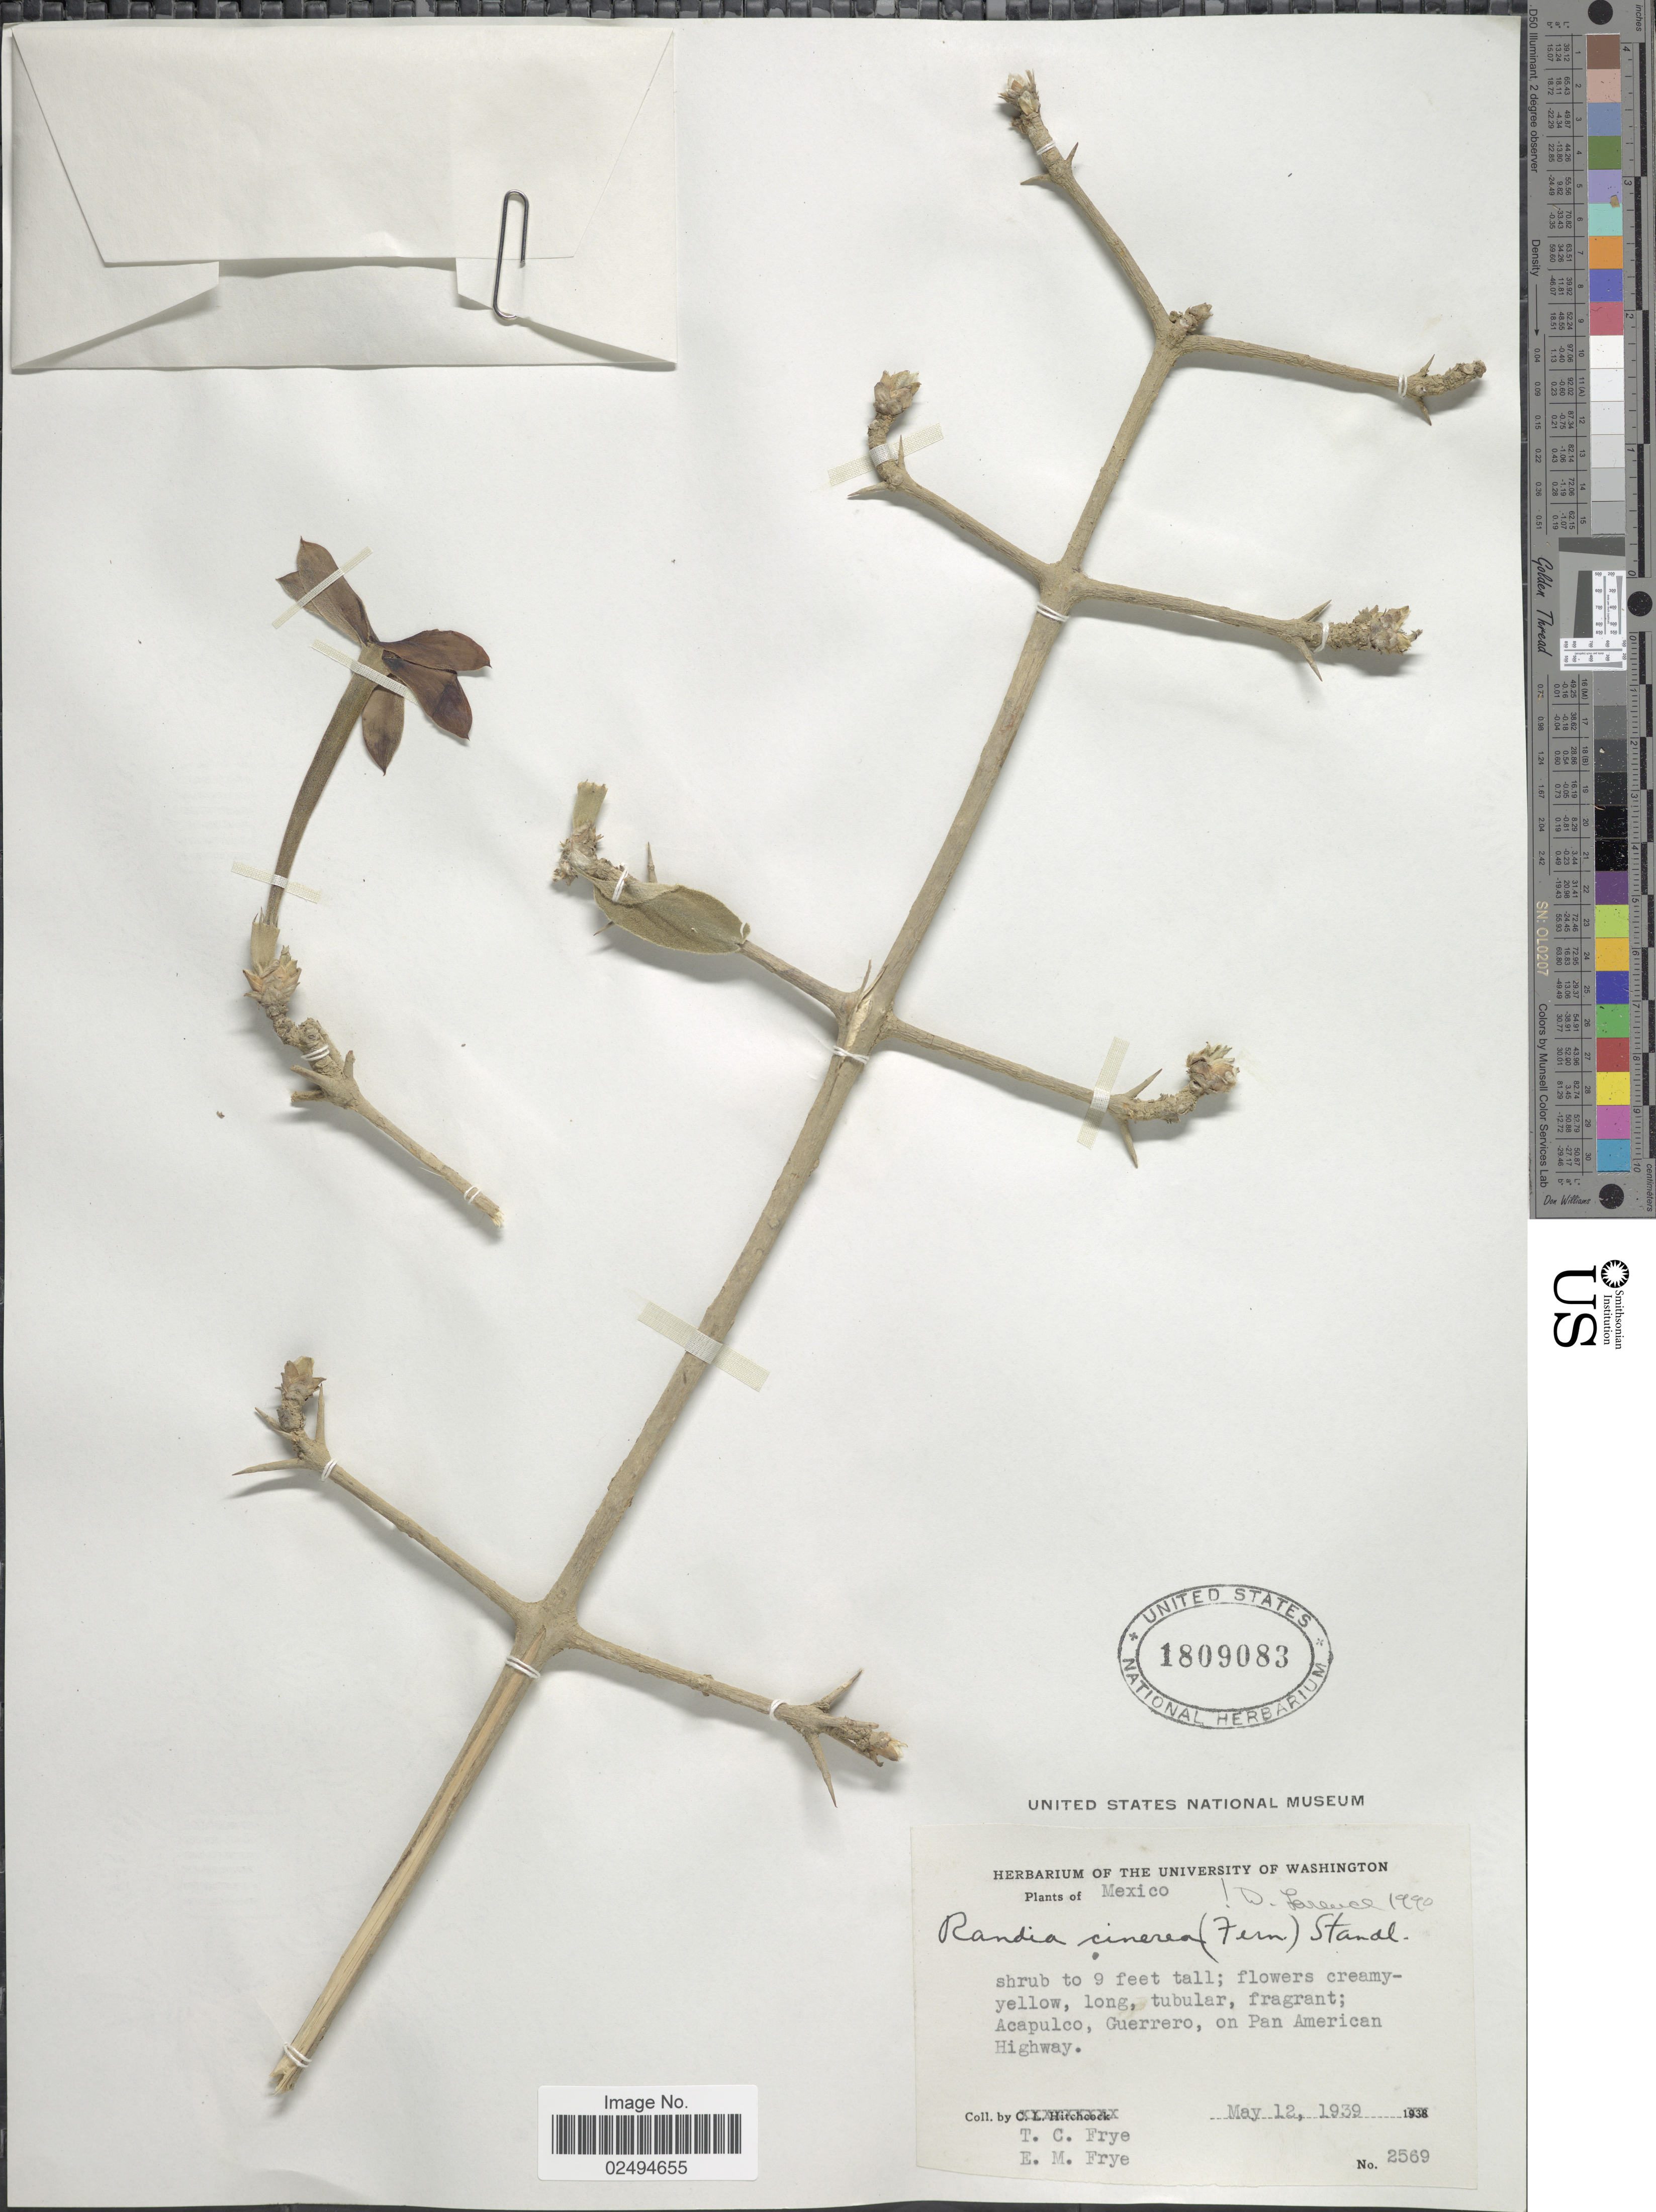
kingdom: Plantae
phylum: Tracheophyta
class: Magnoliopsida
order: Gentianales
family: Rubiaceae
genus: Randia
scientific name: Randia cinerea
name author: (Fernald) Standl.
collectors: T. C. Frye & E. Frye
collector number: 2569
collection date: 1939-05-12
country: Mexico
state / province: Guerrero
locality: Acapulco, on Pan American Highway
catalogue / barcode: US 1809083